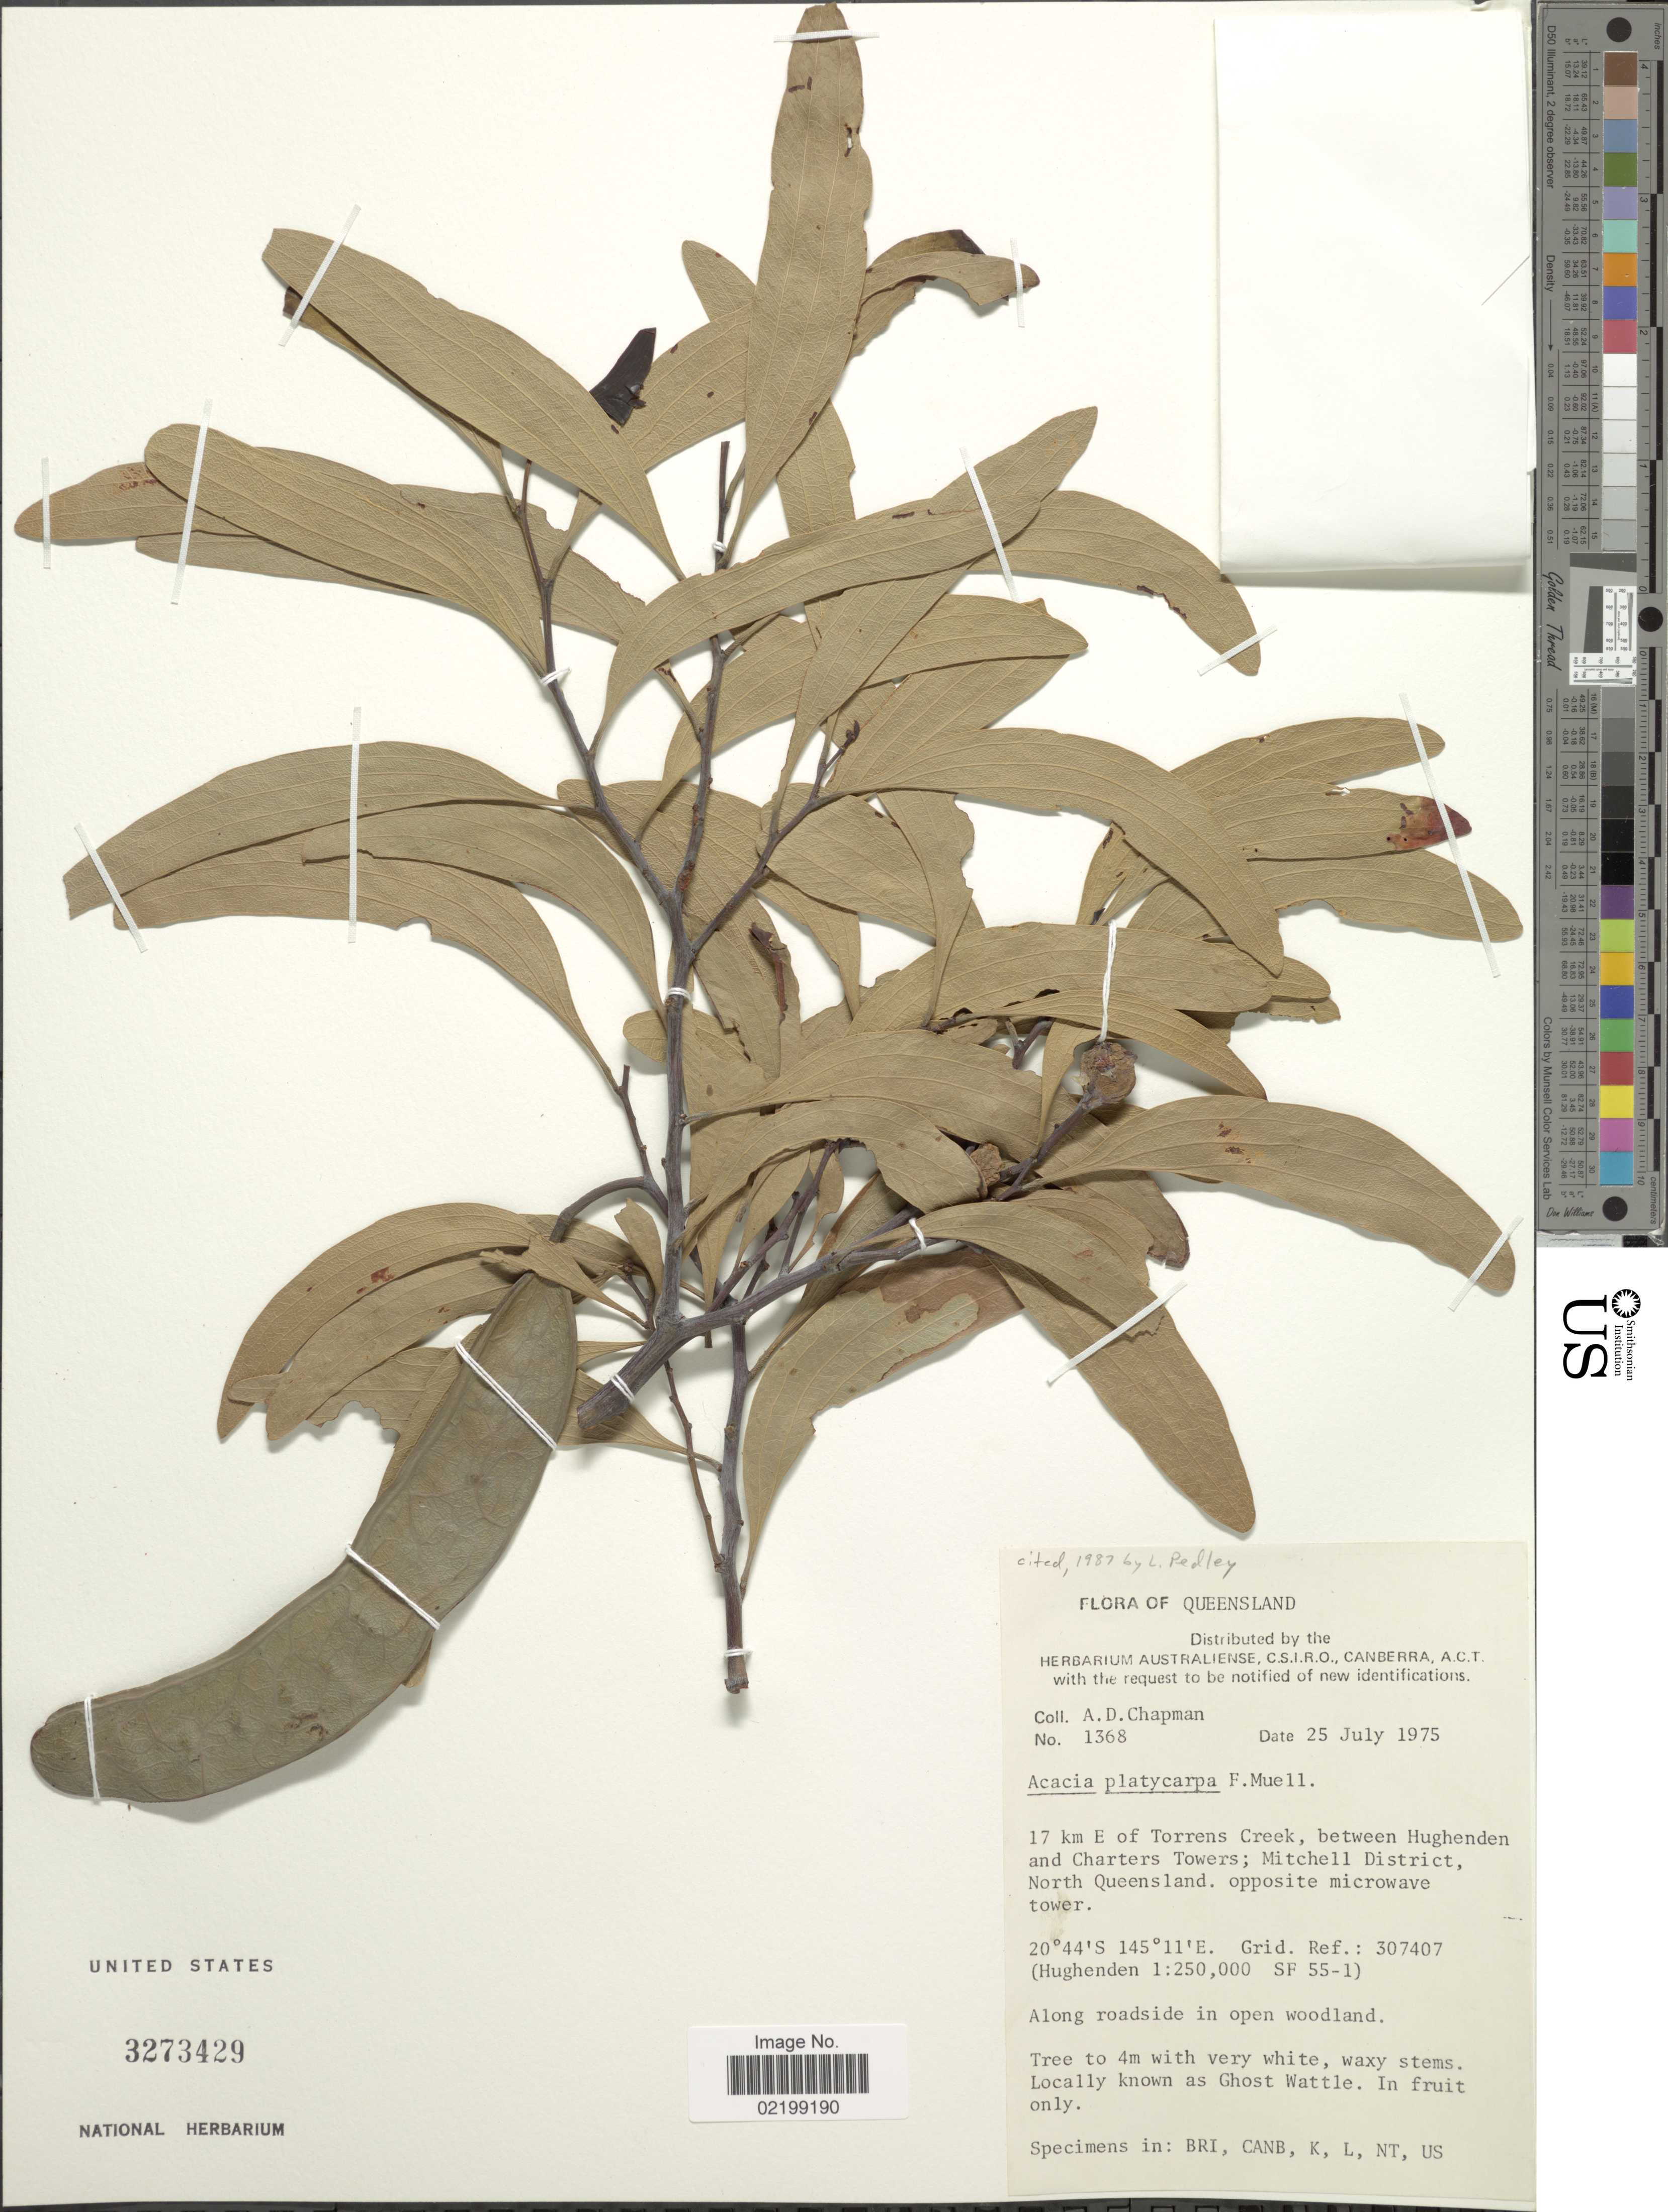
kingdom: Plantae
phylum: Tracheophyta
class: Magnoliopsida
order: Fabales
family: Fabaceae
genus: Acacia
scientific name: Acacia platycarpa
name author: F. Muell.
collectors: A. D. Chapman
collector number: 1368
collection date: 1975-07-25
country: Australia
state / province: Queensland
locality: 17 km E of Torrens Creek, between Hughenden and Charters Towers; Mitchell District, North Queensland, along roadside in open woodland, Gird.Ref.: 307407 (Hughenden 1:250,000)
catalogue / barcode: US 3273429